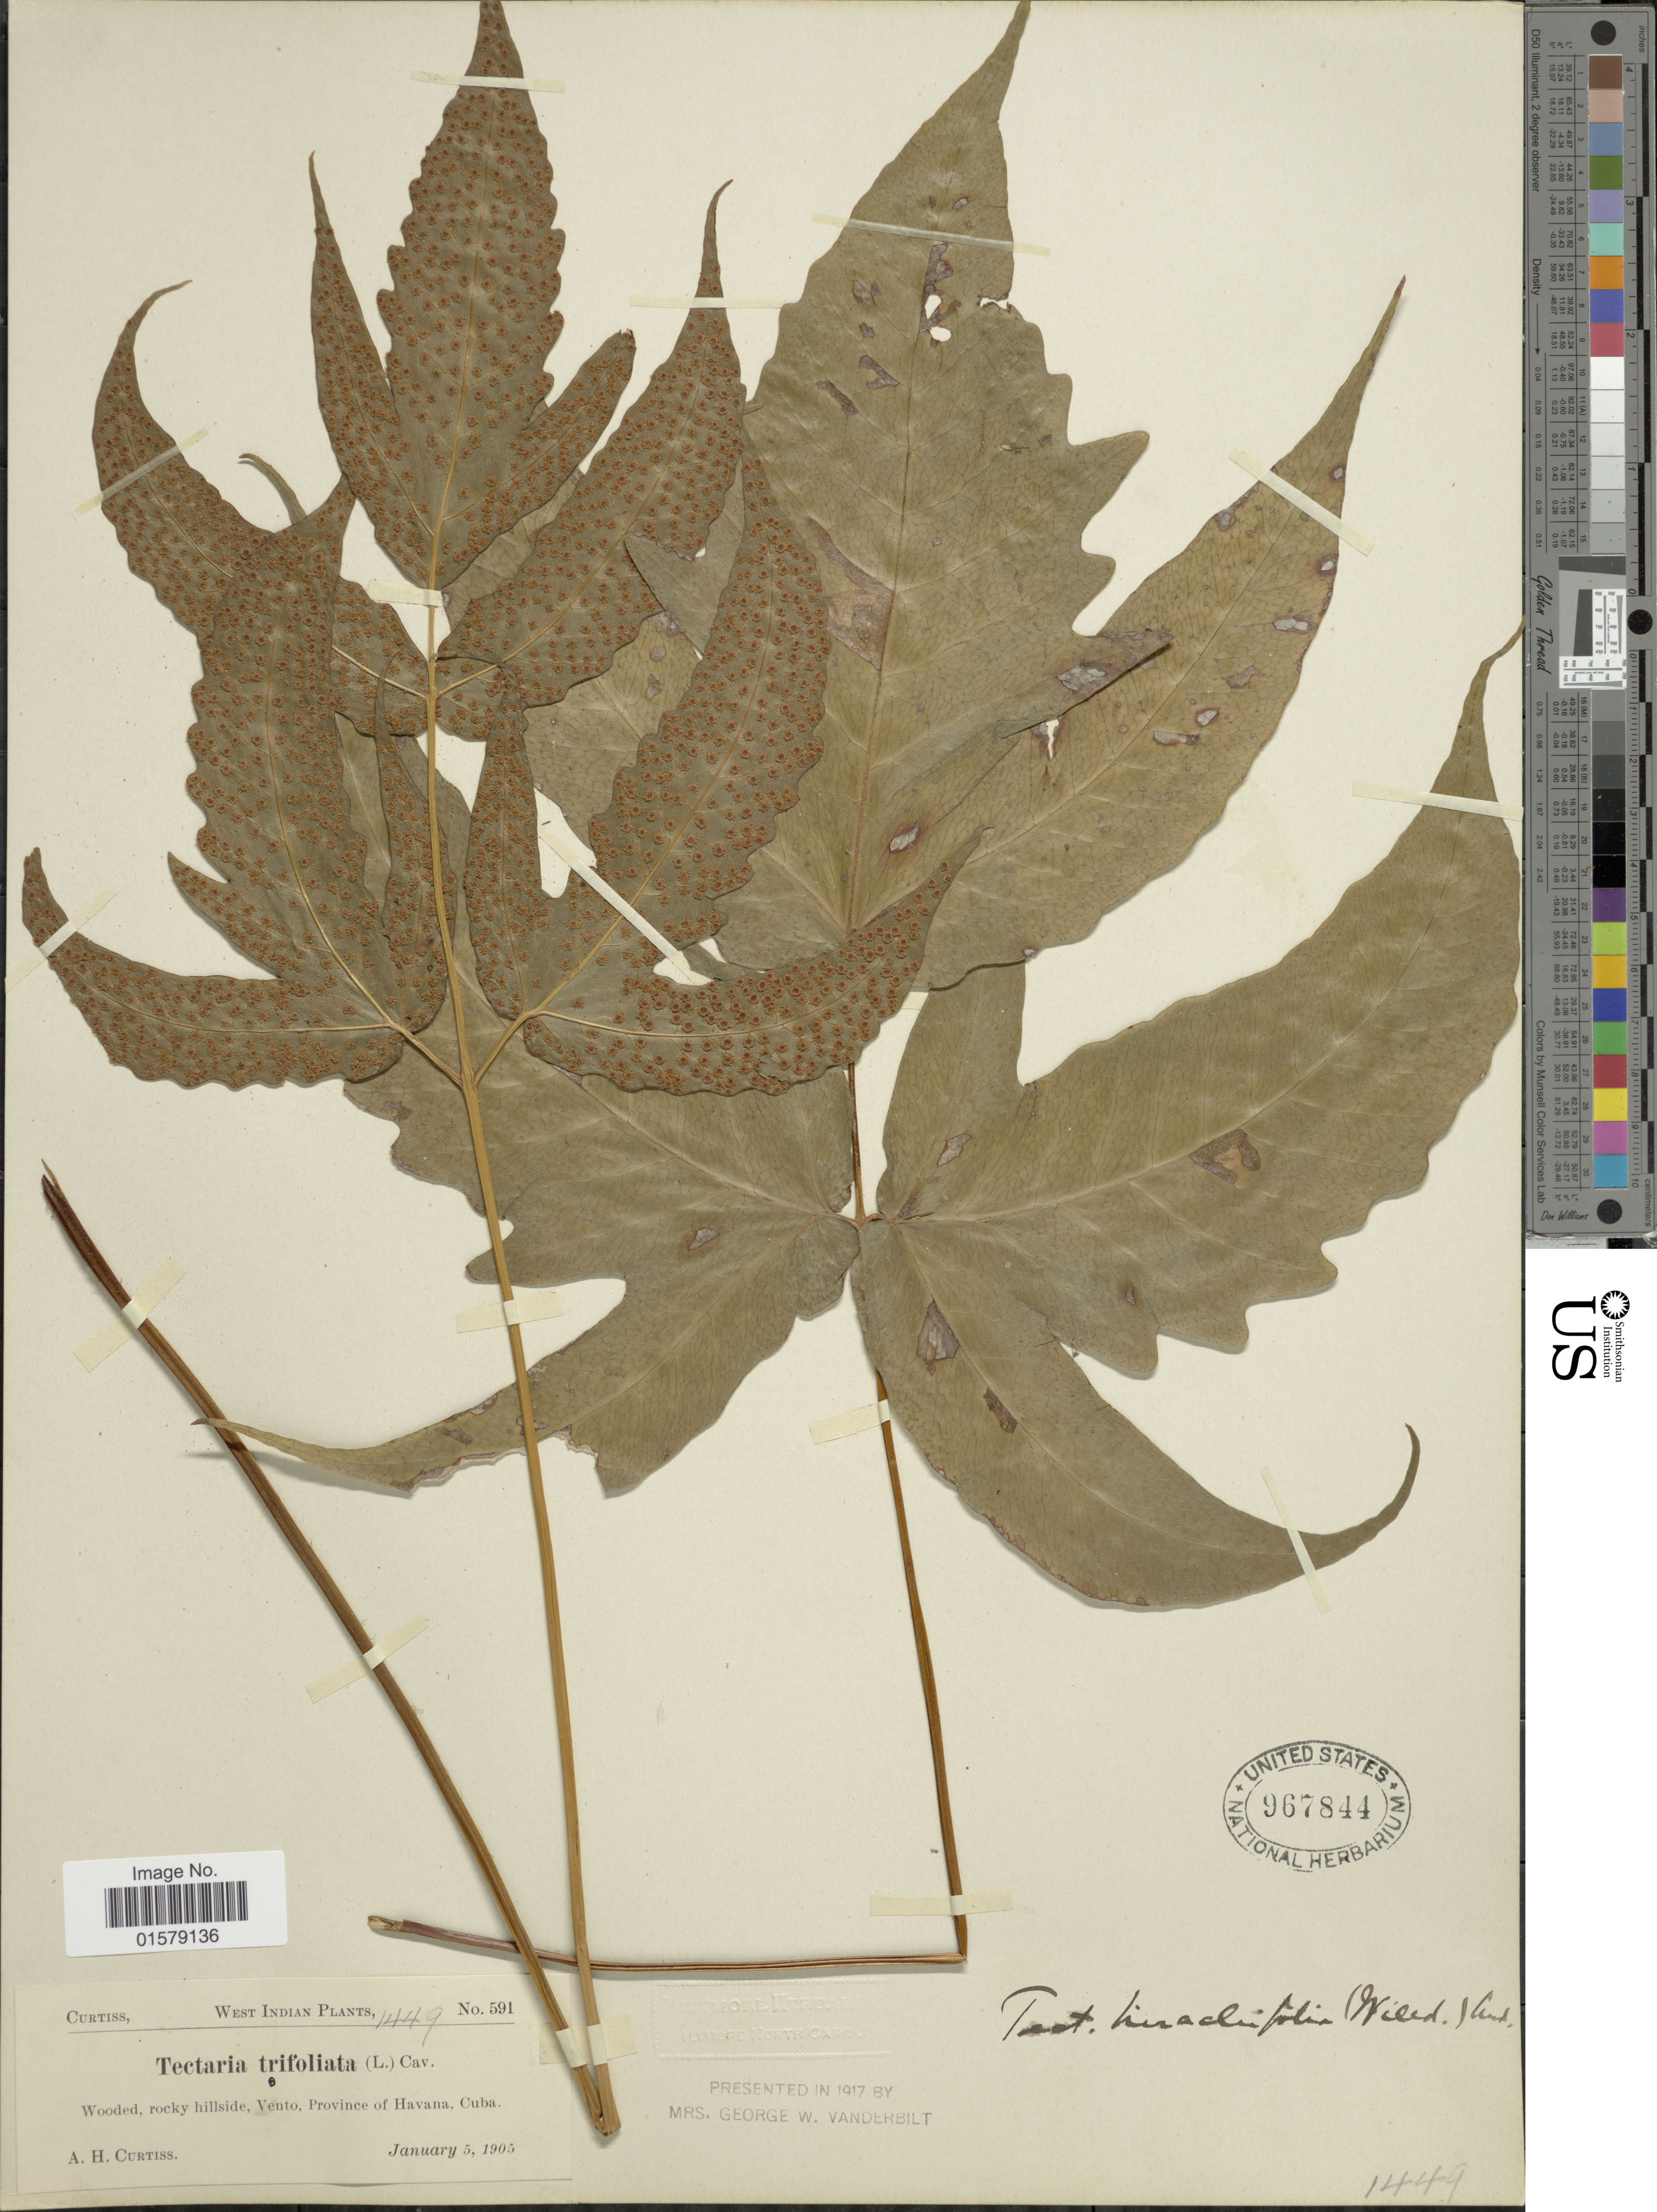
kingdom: Plantae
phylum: Tracheophyta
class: Polypodiopsida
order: Polypodiales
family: Tectariaceae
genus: Tectaria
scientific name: Tectaria heracleifolia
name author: (Willd.) Underw.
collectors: A. H. Curtiss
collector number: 591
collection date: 1905-01-05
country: Cuba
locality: West Indian, Wooded, rocky hillside, Vento, Province of Havana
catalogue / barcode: US 967844